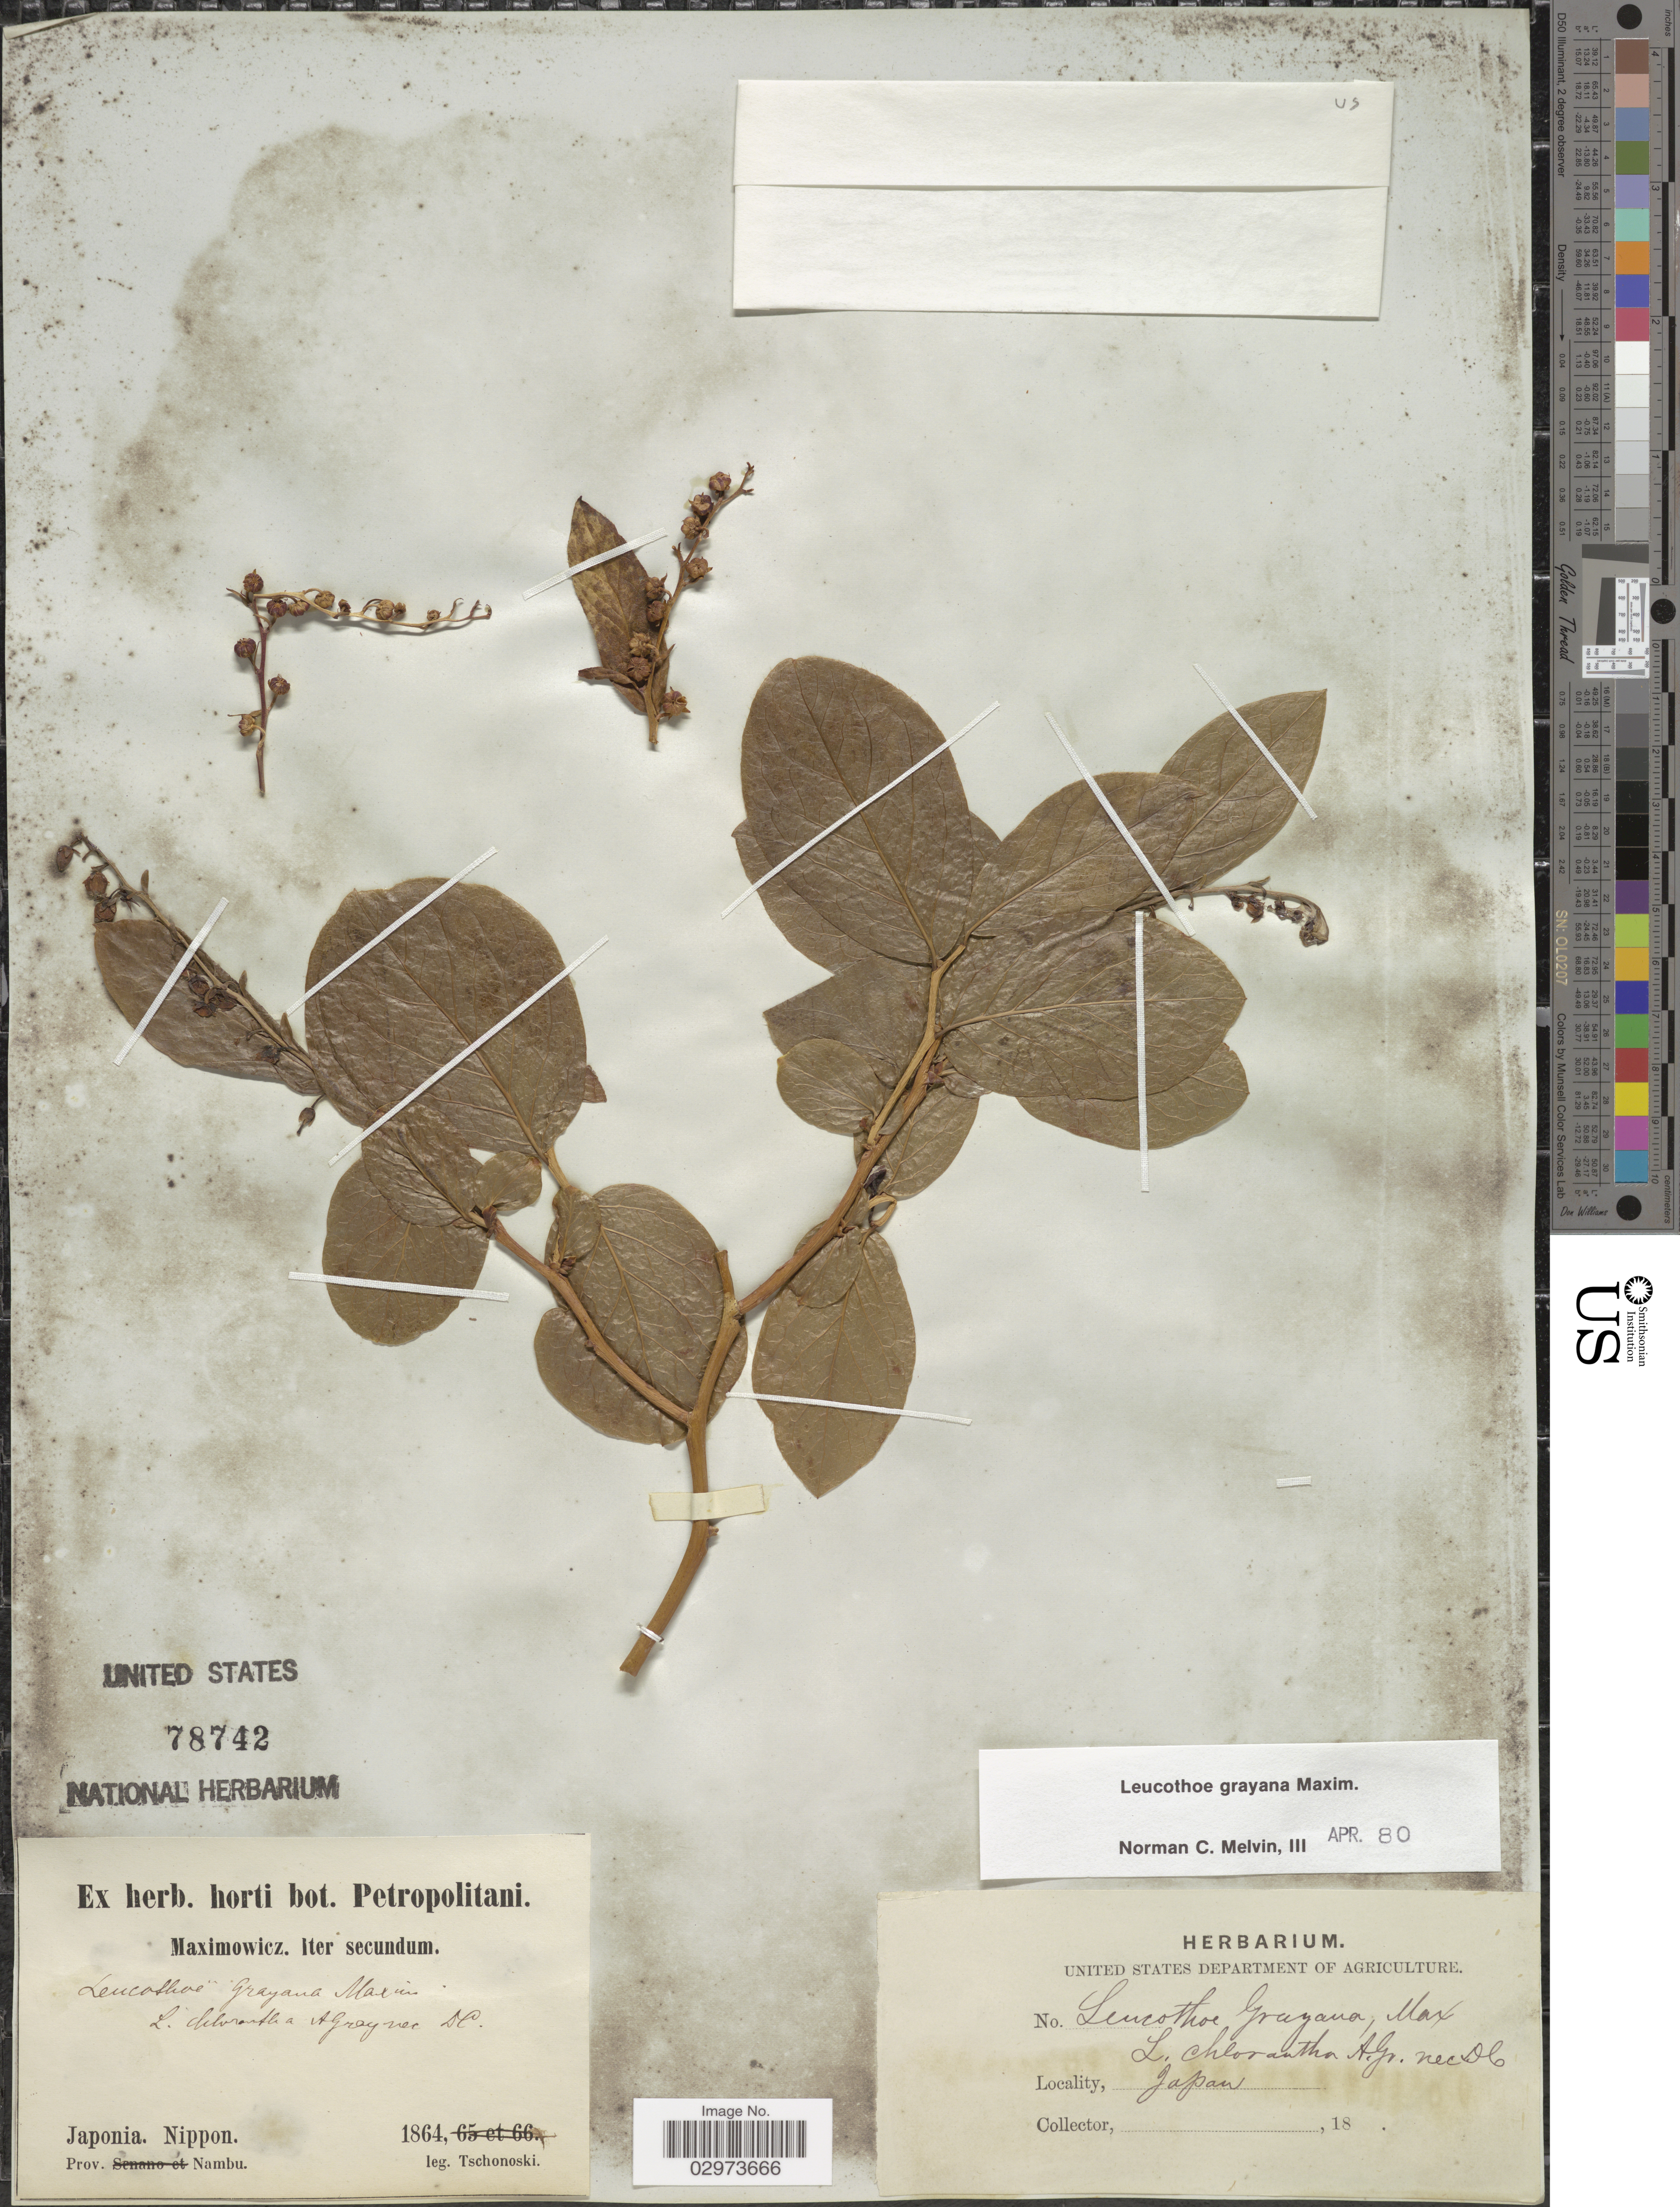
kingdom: Plantae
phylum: Tracheophyta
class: Magnoliopsida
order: Ericales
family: Ericaceae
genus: Leucothoe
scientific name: Leucothoë grayana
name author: Maxim.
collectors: -. Tschonoski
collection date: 1864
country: Japan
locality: Nippon. Prov. Nambu.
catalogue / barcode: US 78742